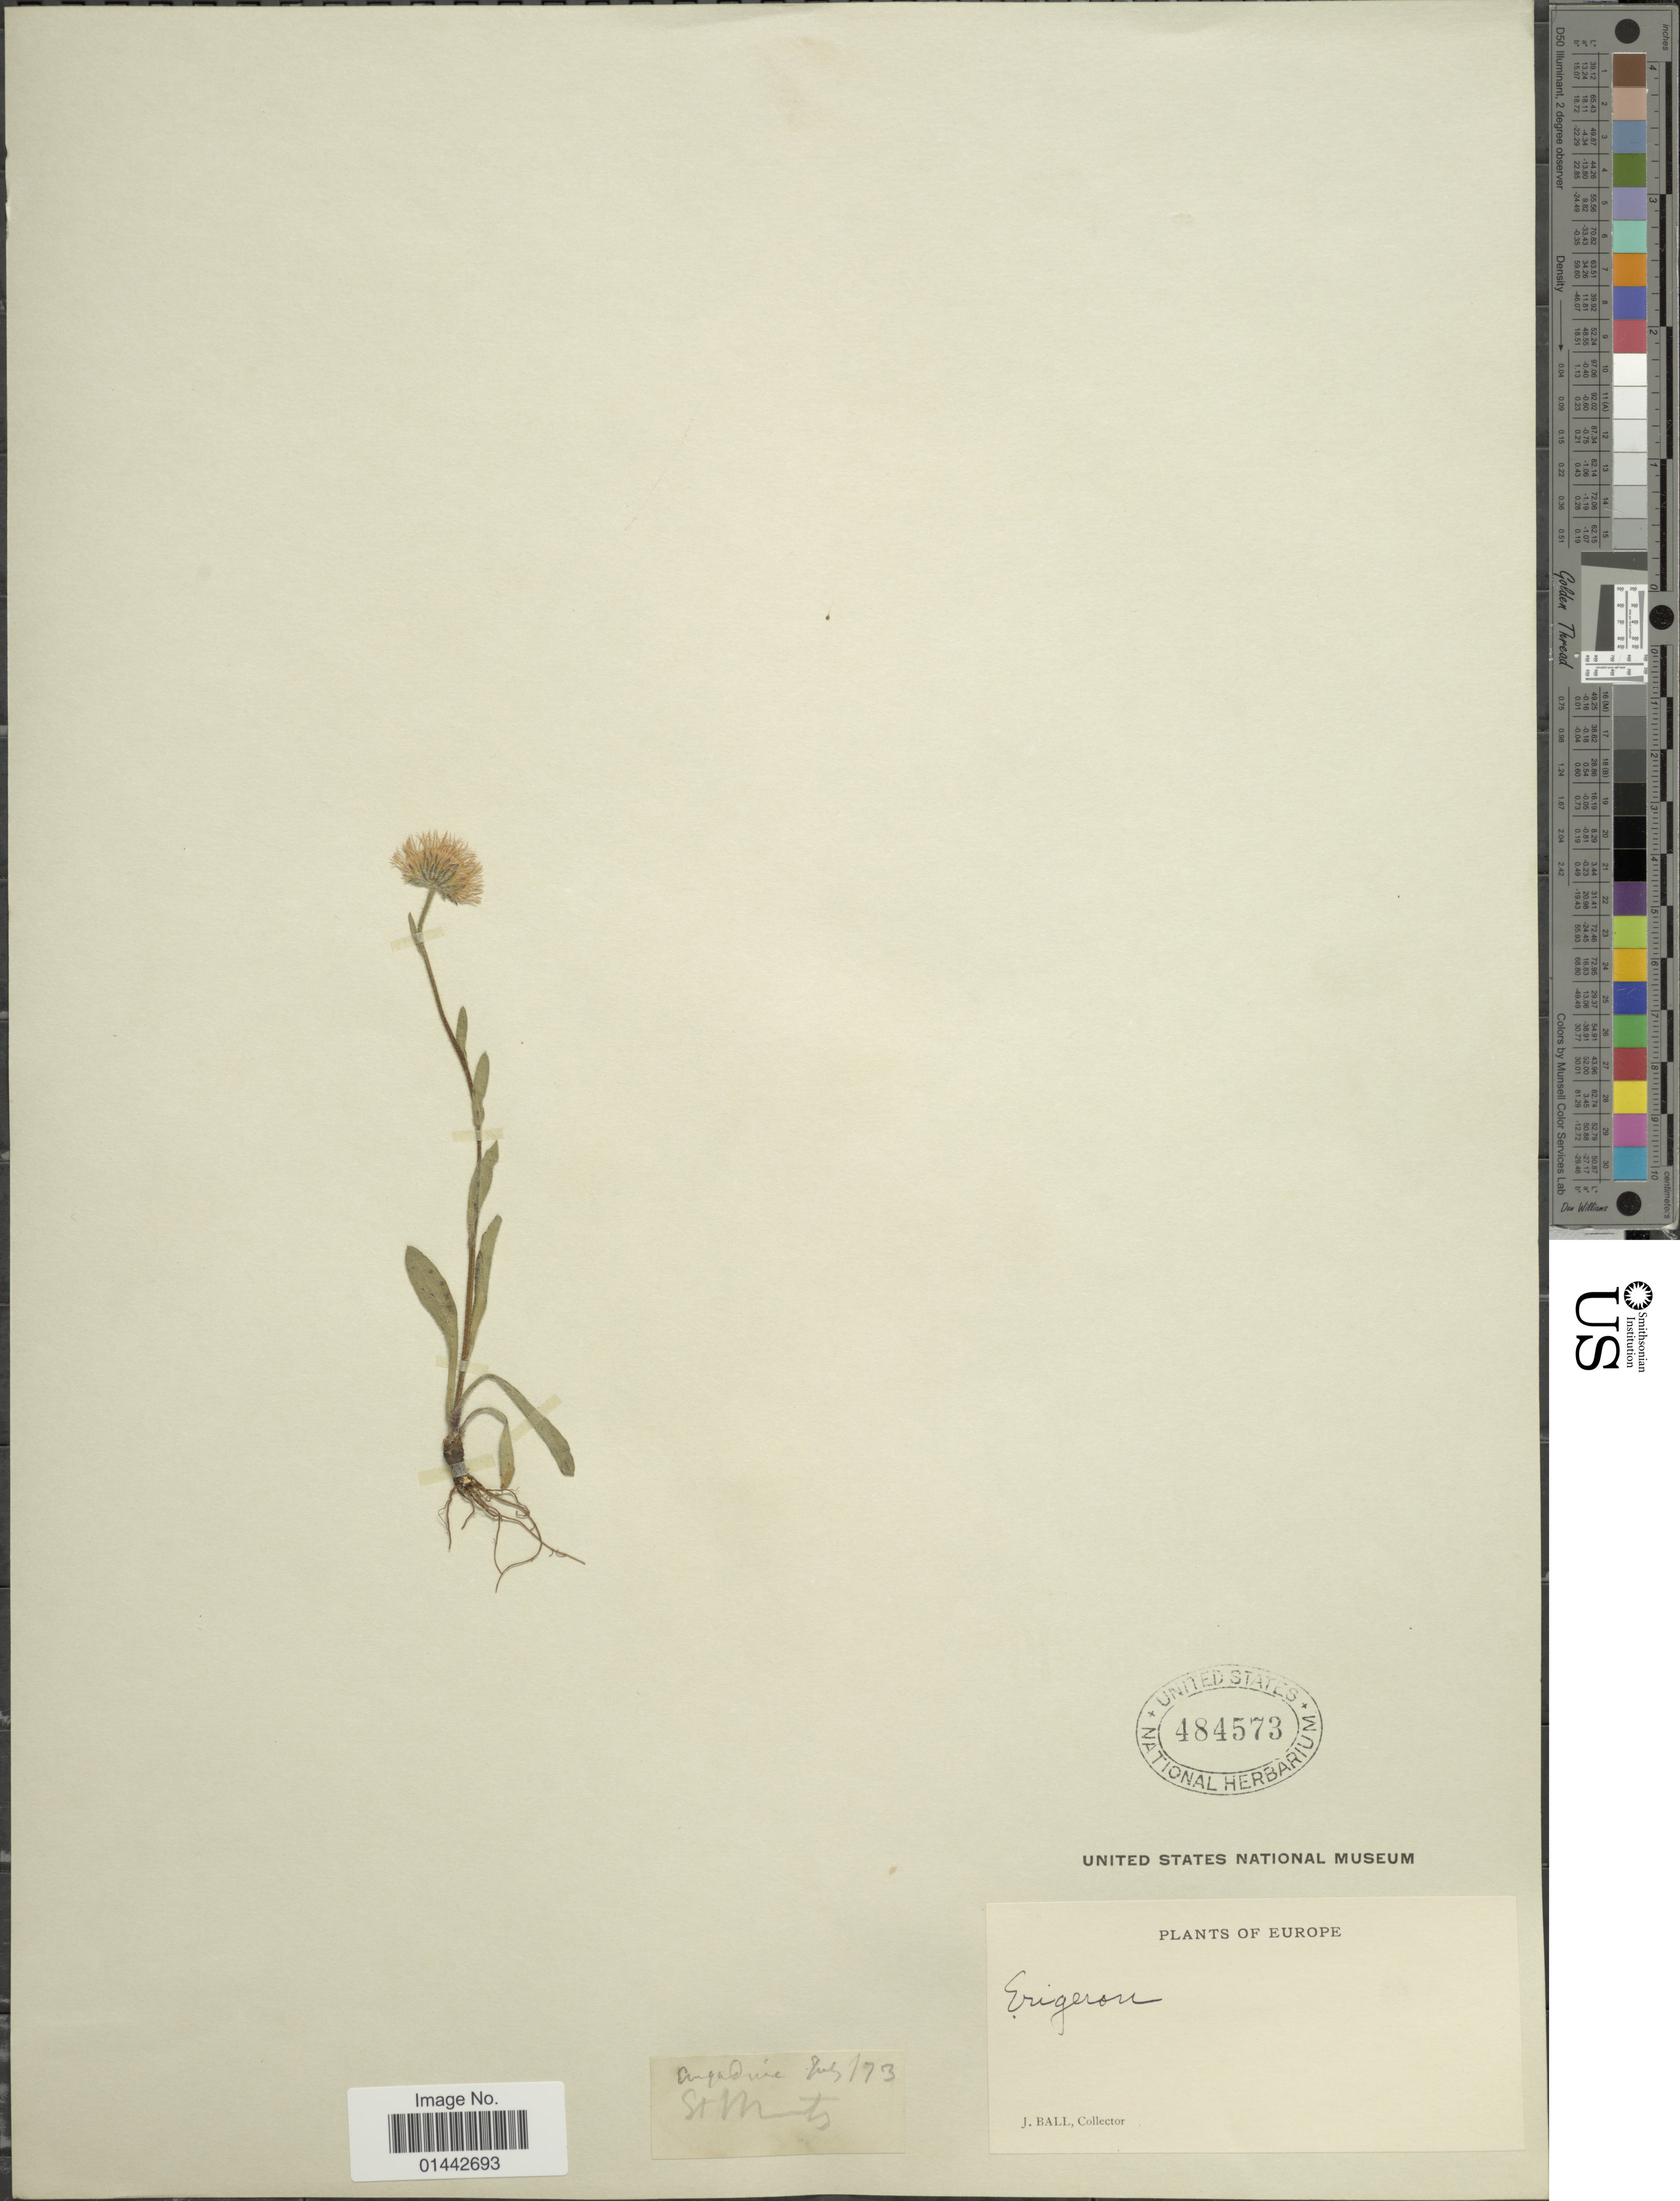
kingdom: Plantae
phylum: Tracheophyta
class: Magnoliopsida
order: Asterales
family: Asteraceae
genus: Erigeron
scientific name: Erigeron alpinus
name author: L.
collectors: J. Ball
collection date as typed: Transcribed d/m/y: /8/73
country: Switzerland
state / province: Graubunden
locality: Europe, Engaduire, St. Mts.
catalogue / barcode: US 484573